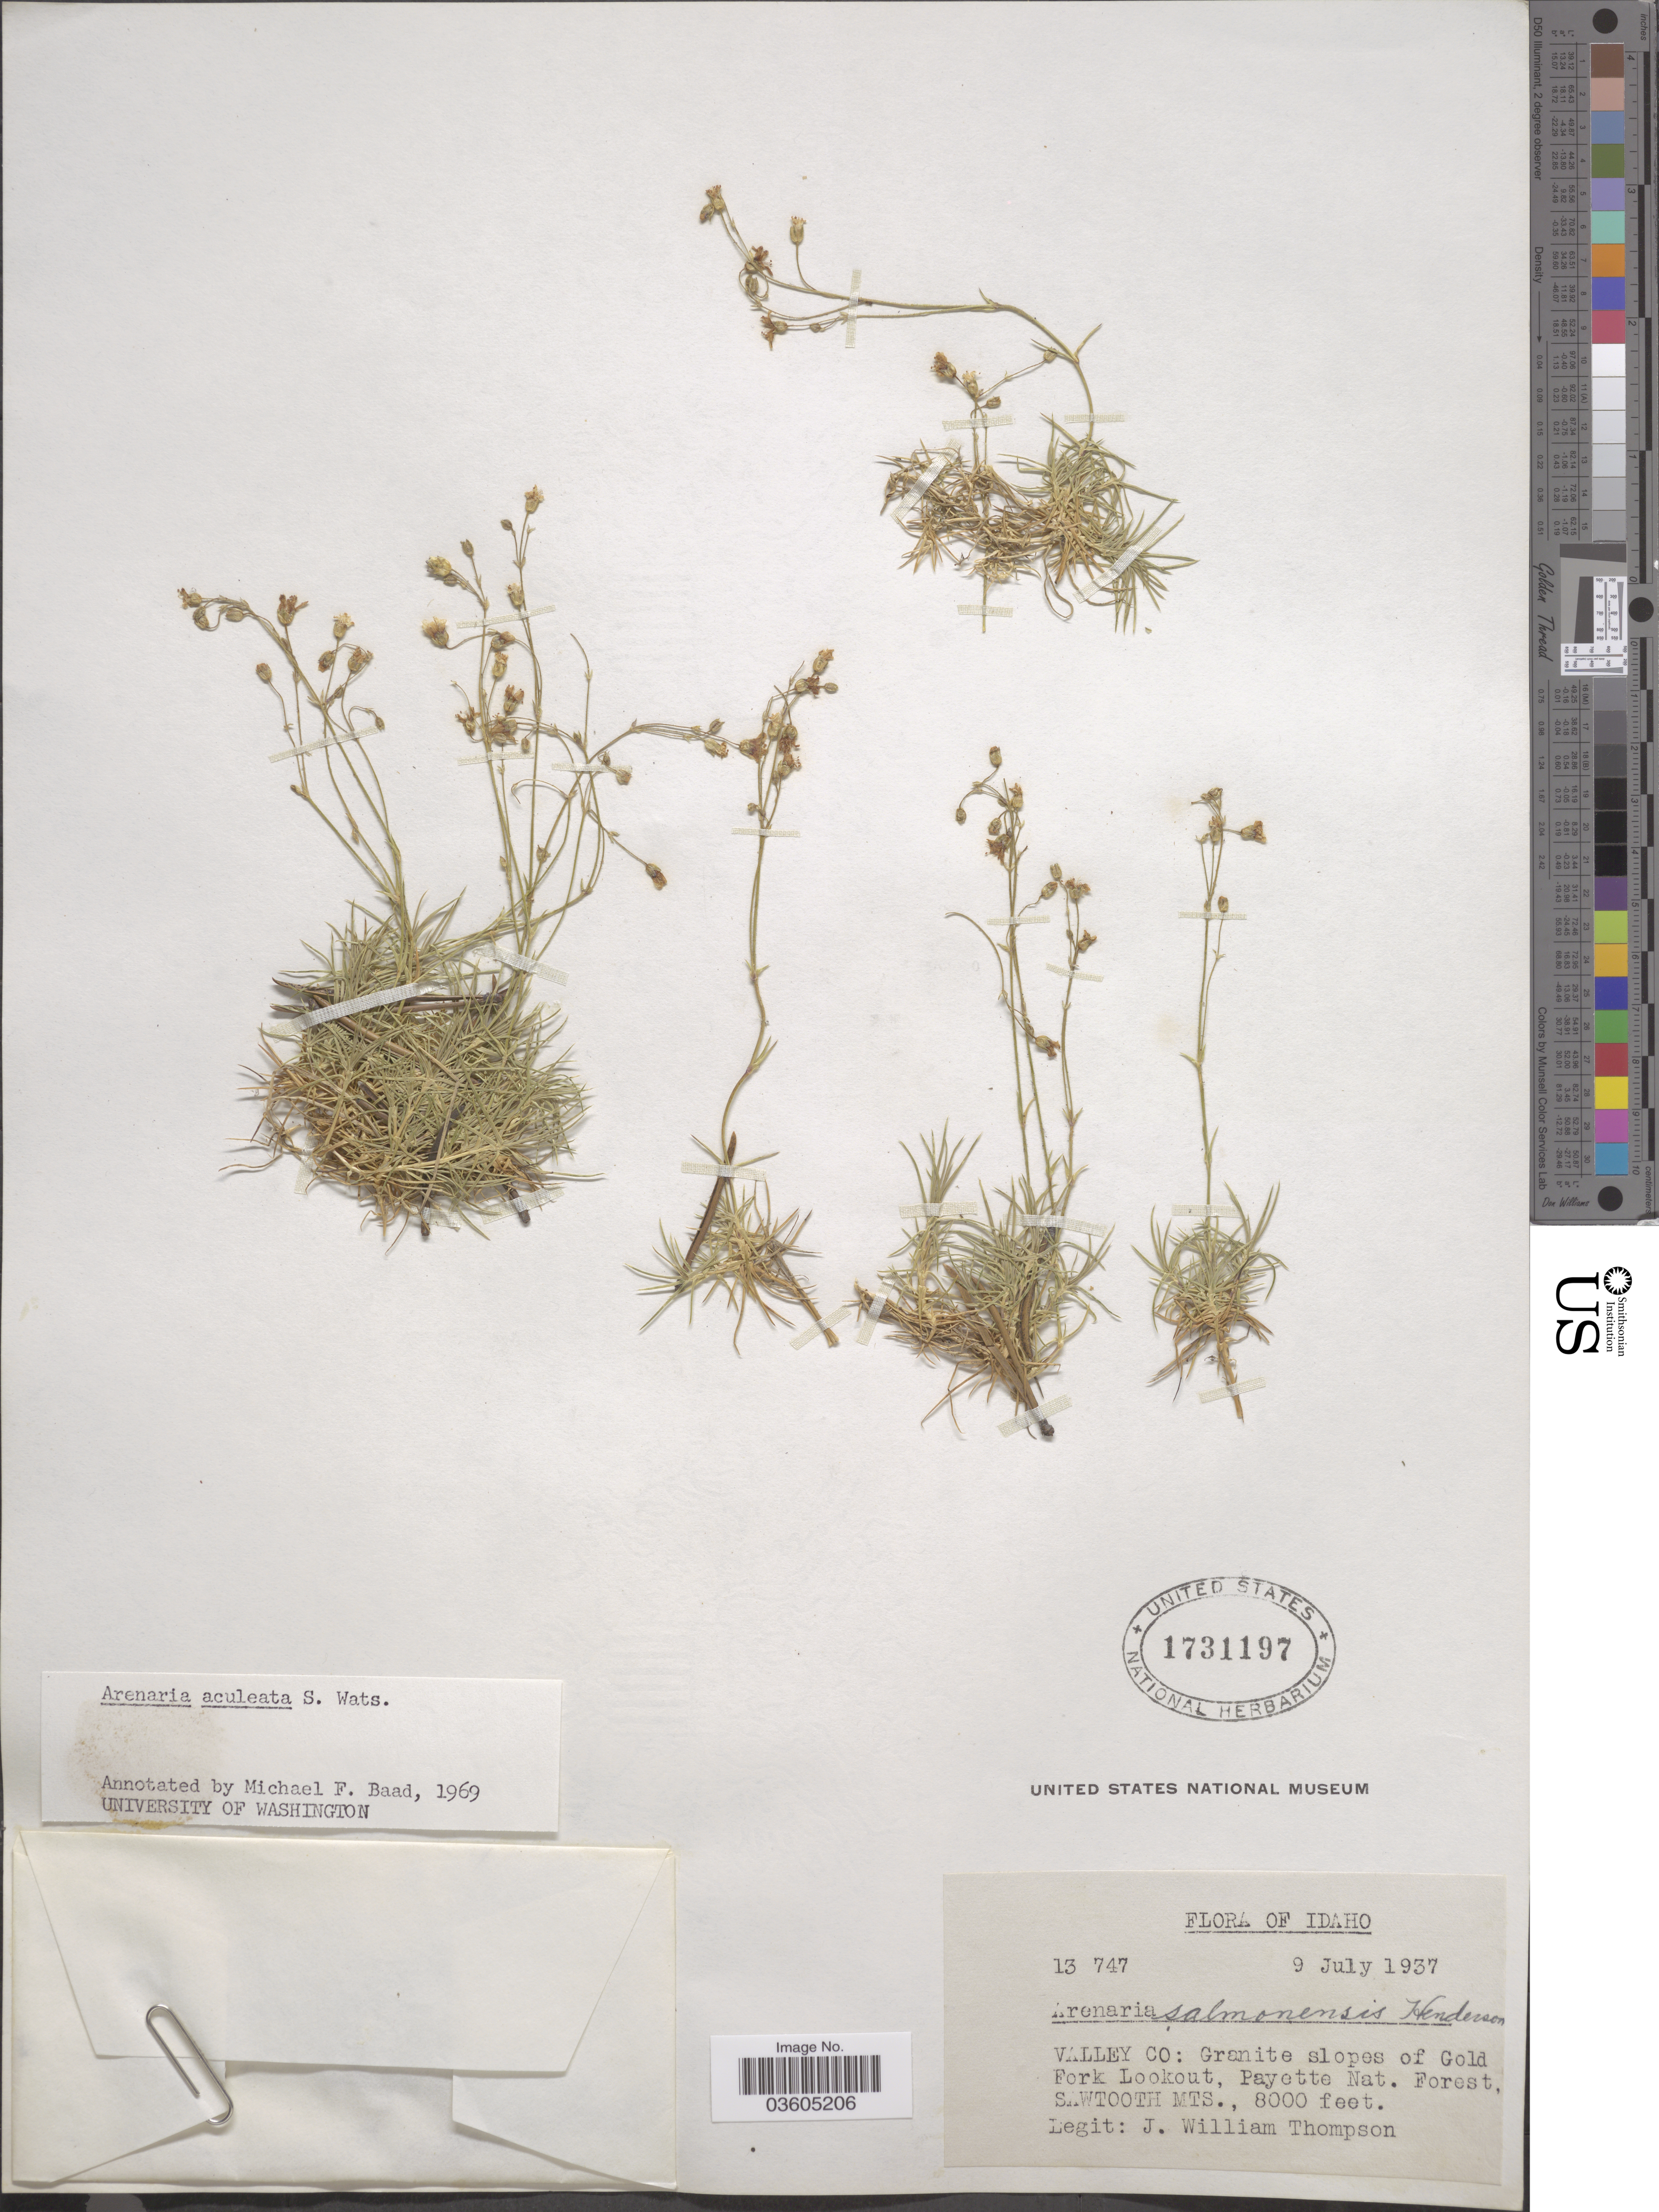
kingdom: Plantae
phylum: Tracheophyta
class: Magnoliopsida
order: Caryophyllales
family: Caryophyllaceae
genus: Eremogone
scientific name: Eremogone aculeata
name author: (S. Watson) Ikonn.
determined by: U.S. National Herbarium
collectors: J. W. Thompson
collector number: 13747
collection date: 1937-07-09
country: United States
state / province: Idaho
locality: Valley Co: Granite slopes of Gold Fork Lookout, Payette Nat. Forest, Sawtooth Mts.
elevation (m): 2438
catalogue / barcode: US 1731197